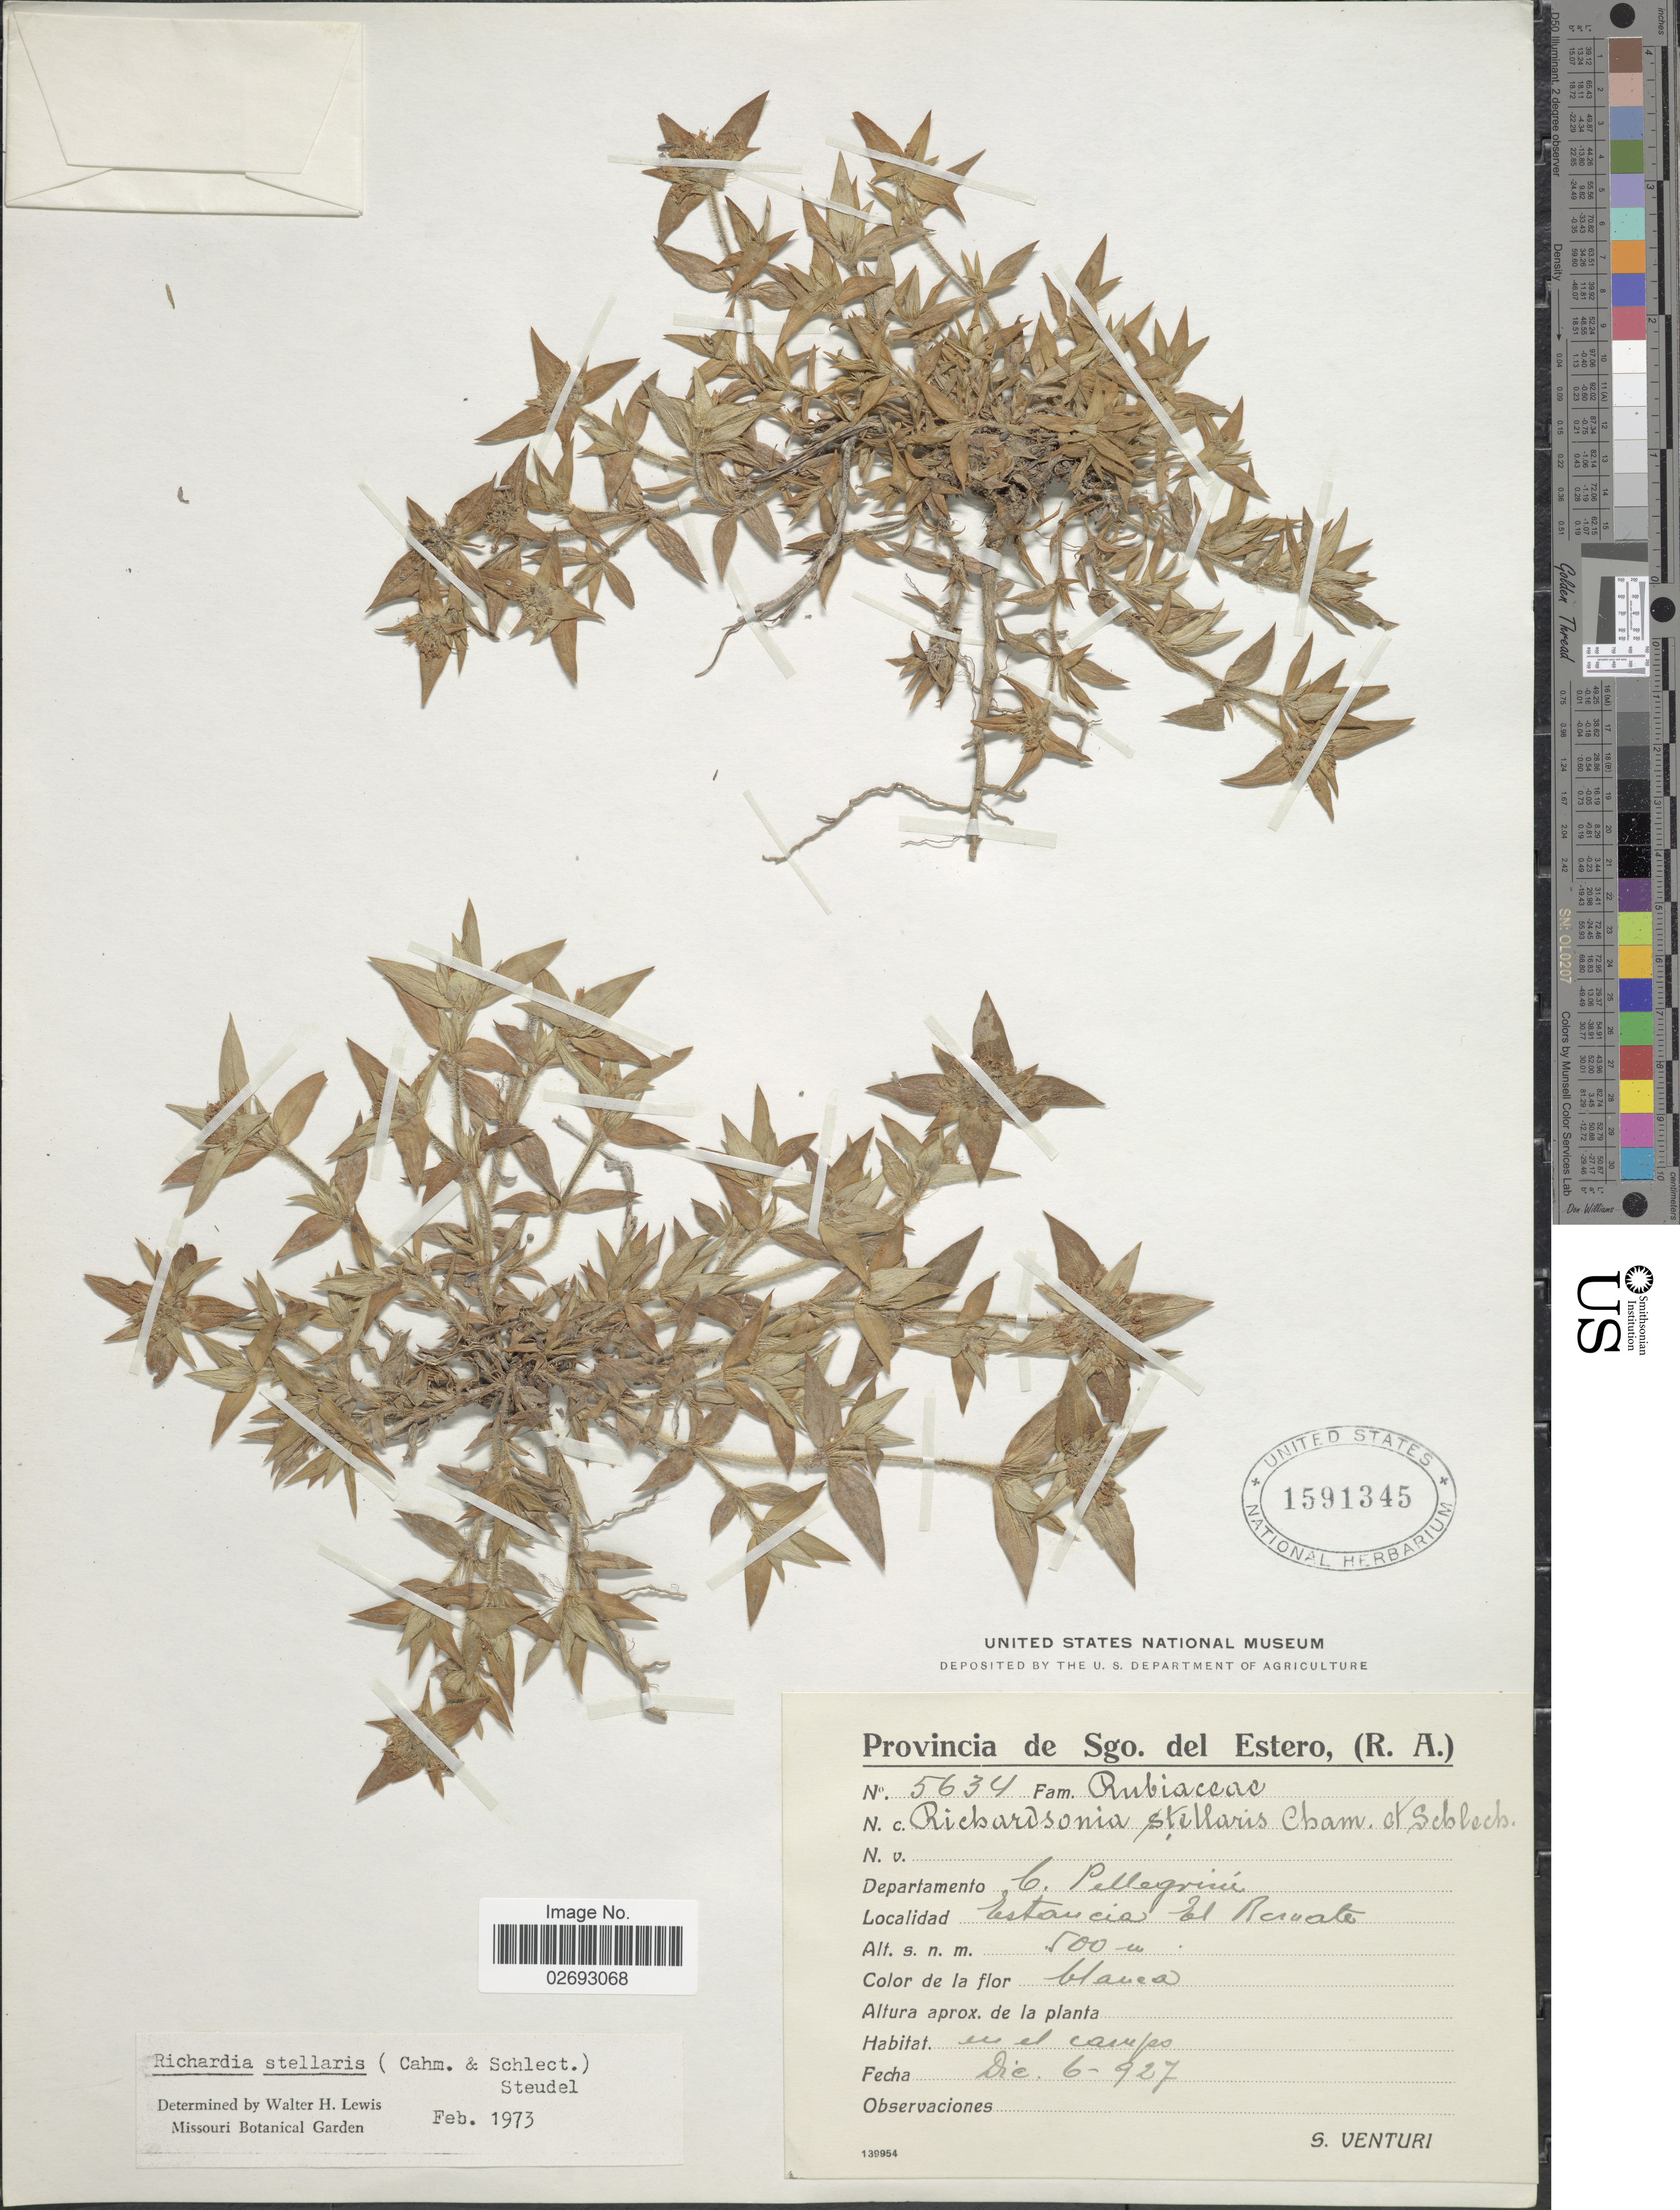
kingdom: Plantae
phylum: Tracheophyta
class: Magnoliopsida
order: Gentianales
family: Rubiaceae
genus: Richardia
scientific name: Richardia stellaris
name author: (Cham. & Schltdl.) Steud.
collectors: S. Venturi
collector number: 5634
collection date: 1927-12-06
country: Argentina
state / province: Santiago del Estero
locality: (R.A.) Departamento C. Pellegrini. Estancia El Remate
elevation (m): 500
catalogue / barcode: US 1591345